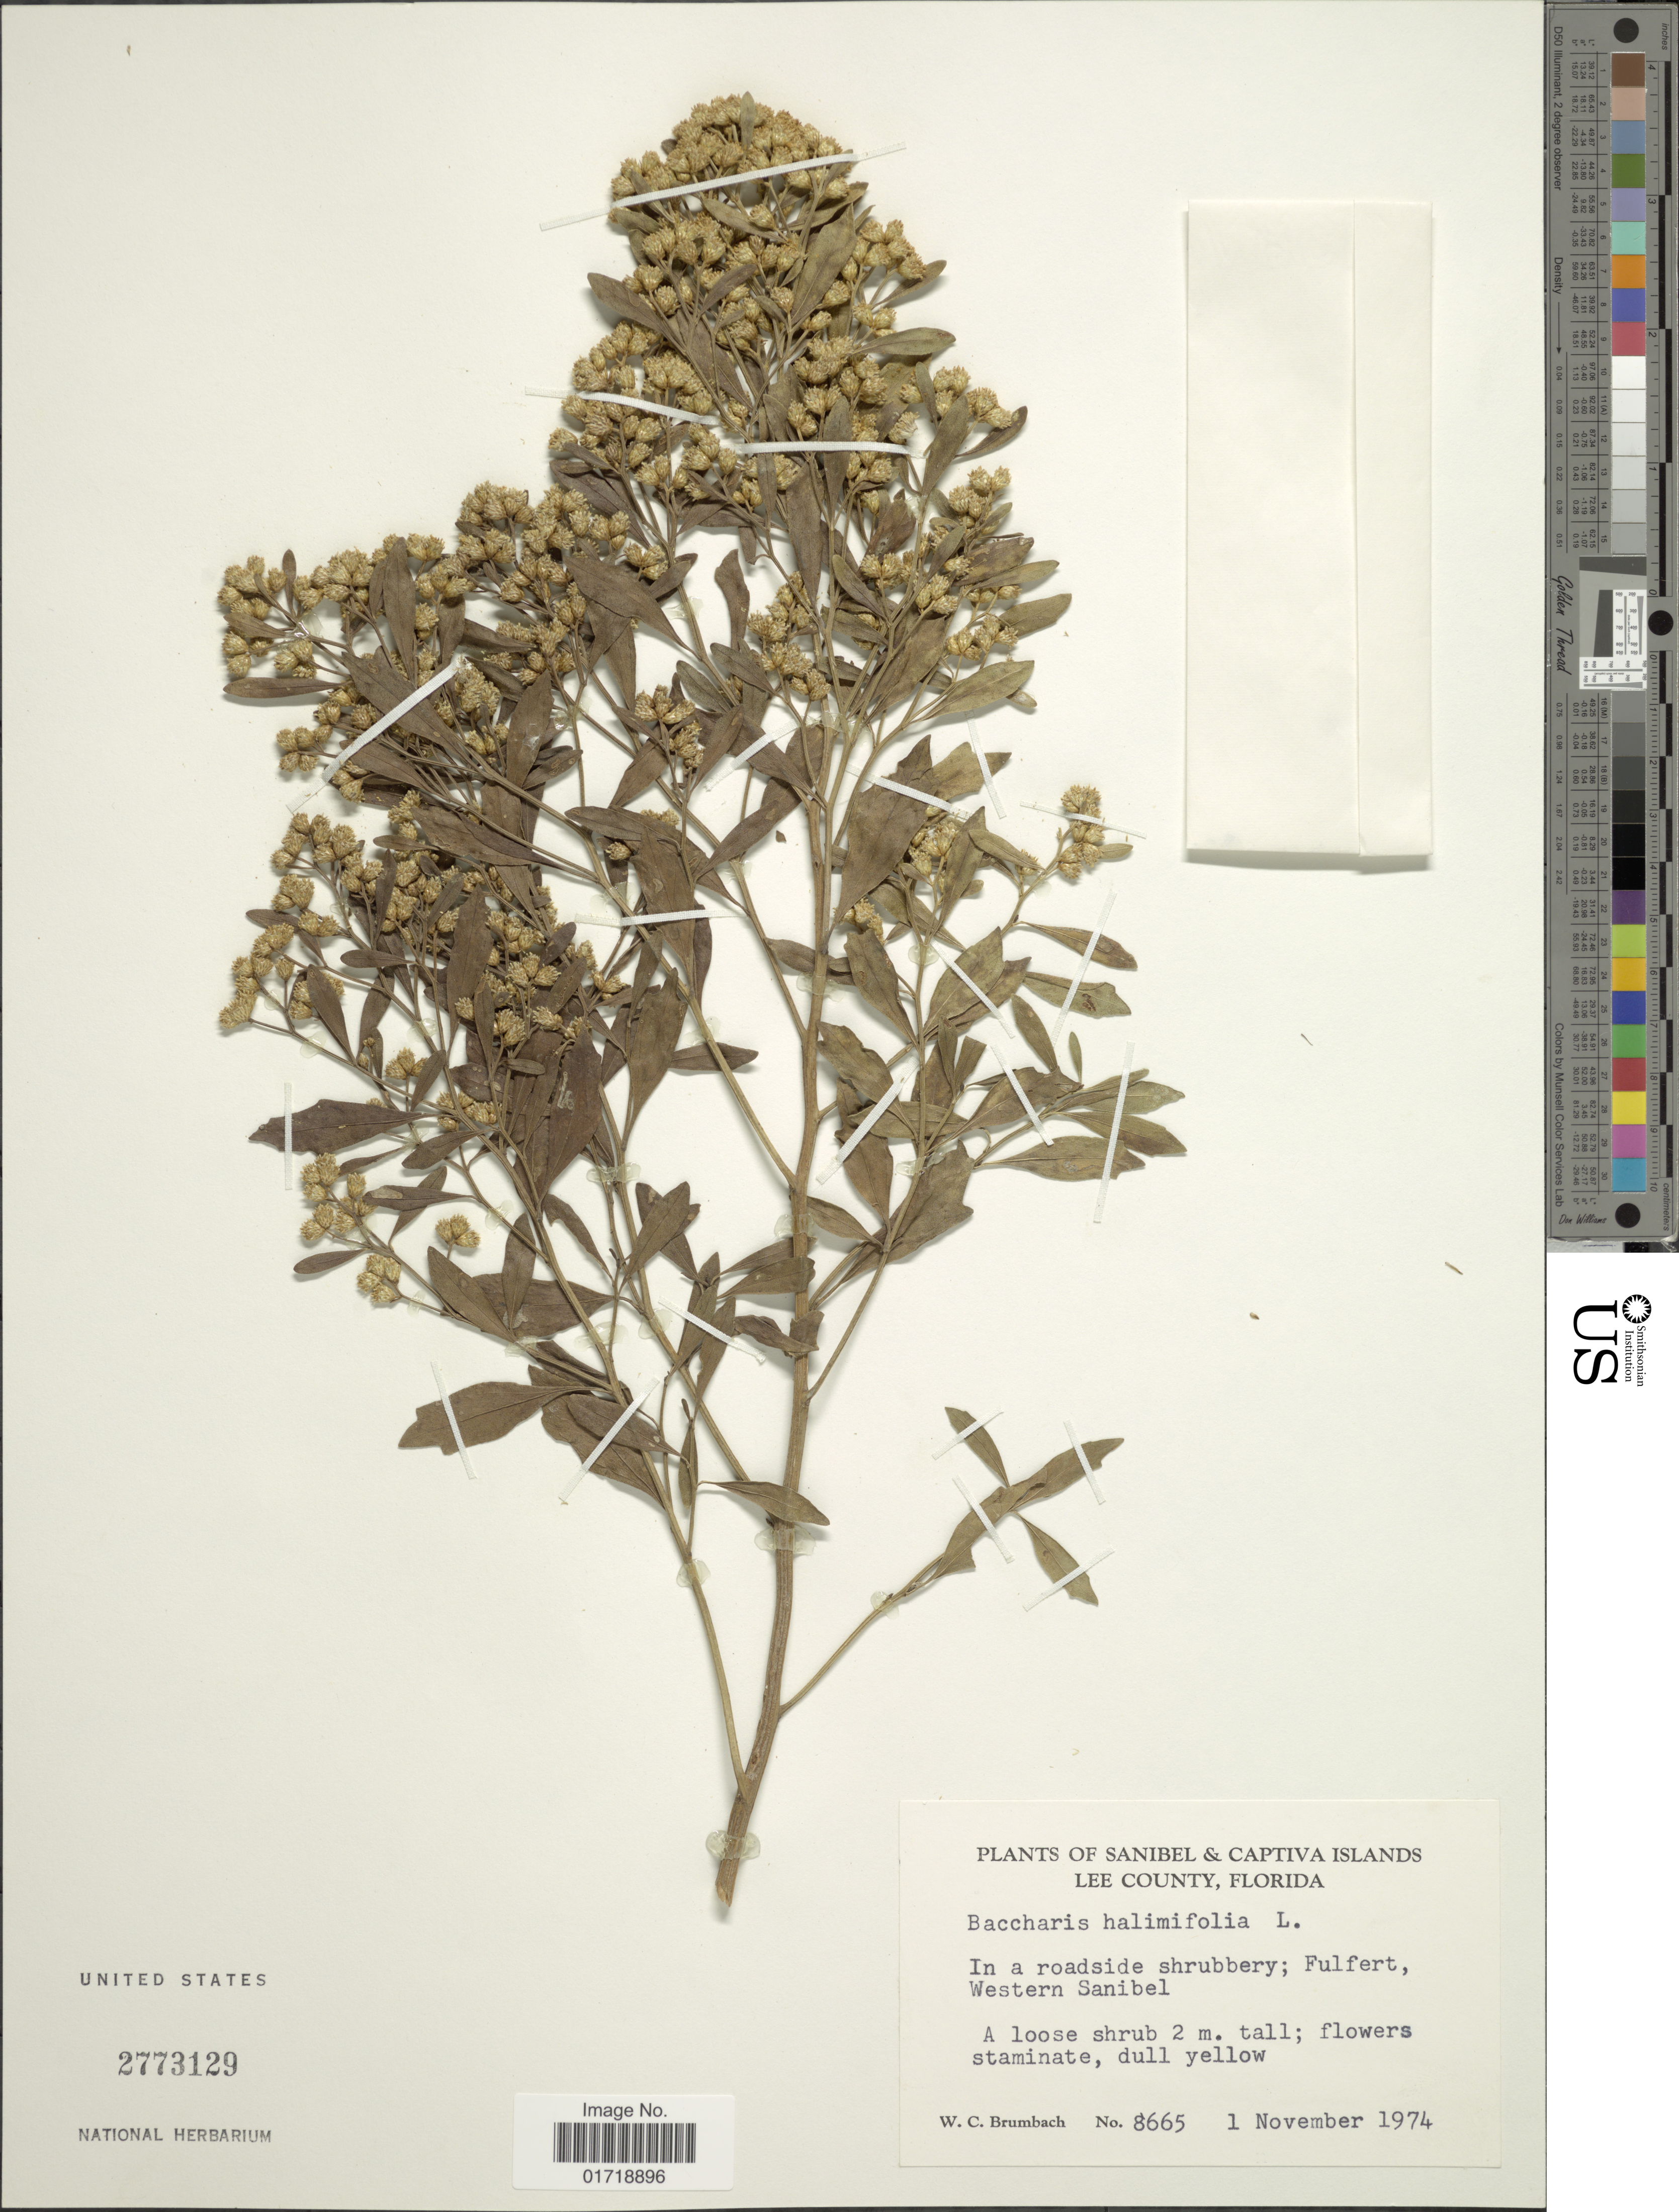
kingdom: Plantae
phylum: Tracheophyta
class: Magnoliopsida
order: Asterales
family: Asteraceae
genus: Baccharis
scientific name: Baccharis halimifolia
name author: L.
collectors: W. C. Brumbach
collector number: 8665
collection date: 1974-11-01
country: United States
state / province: Florida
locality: Sanibel & Capitiva Islands, Lee County, In a roadside shrubbery, Wulfert Western Sanibel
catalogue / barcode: US 2773129